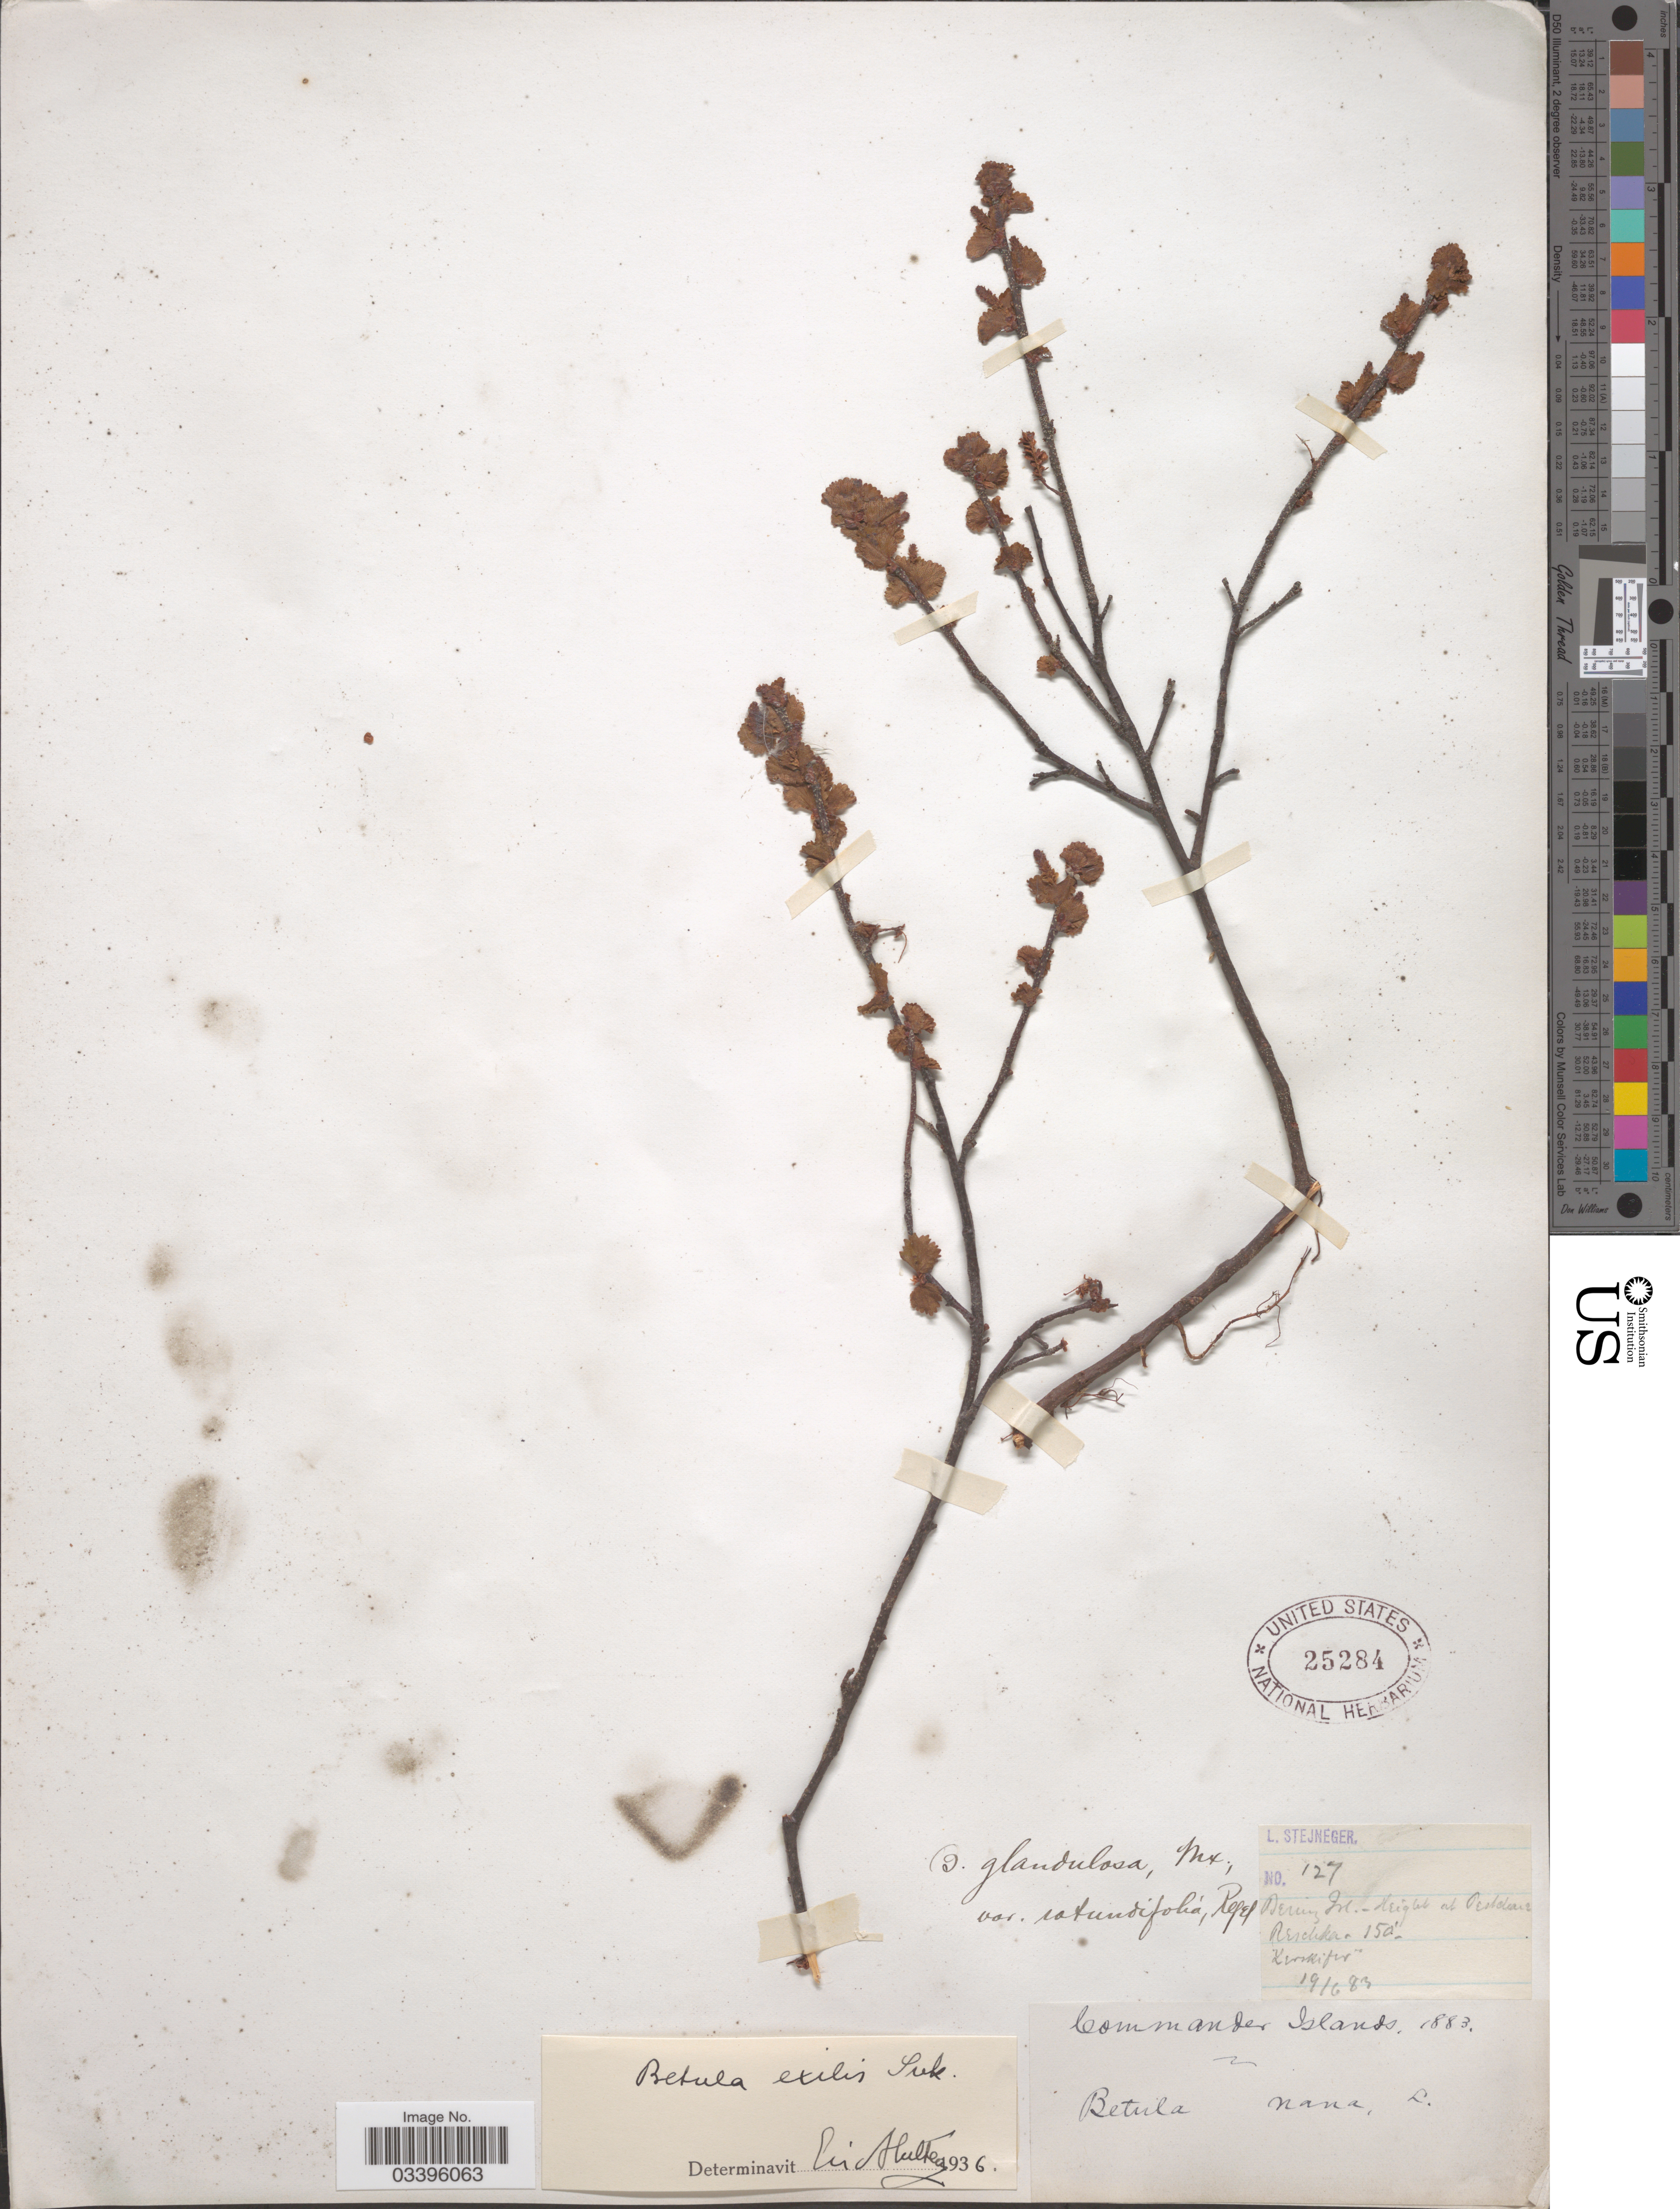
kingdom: Plantae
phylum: Tracheophyta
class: Magnoliopsida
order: Fagales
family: Betulaceae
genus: Betula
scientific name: Betula nana subsp. exilis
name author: L.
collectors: L. Stejneger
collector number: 127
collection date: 1883-06-19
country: Russian Federation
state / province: Kamchatka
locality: Bering Isl., Commander Islands.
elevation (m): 46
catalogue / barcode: US 25284